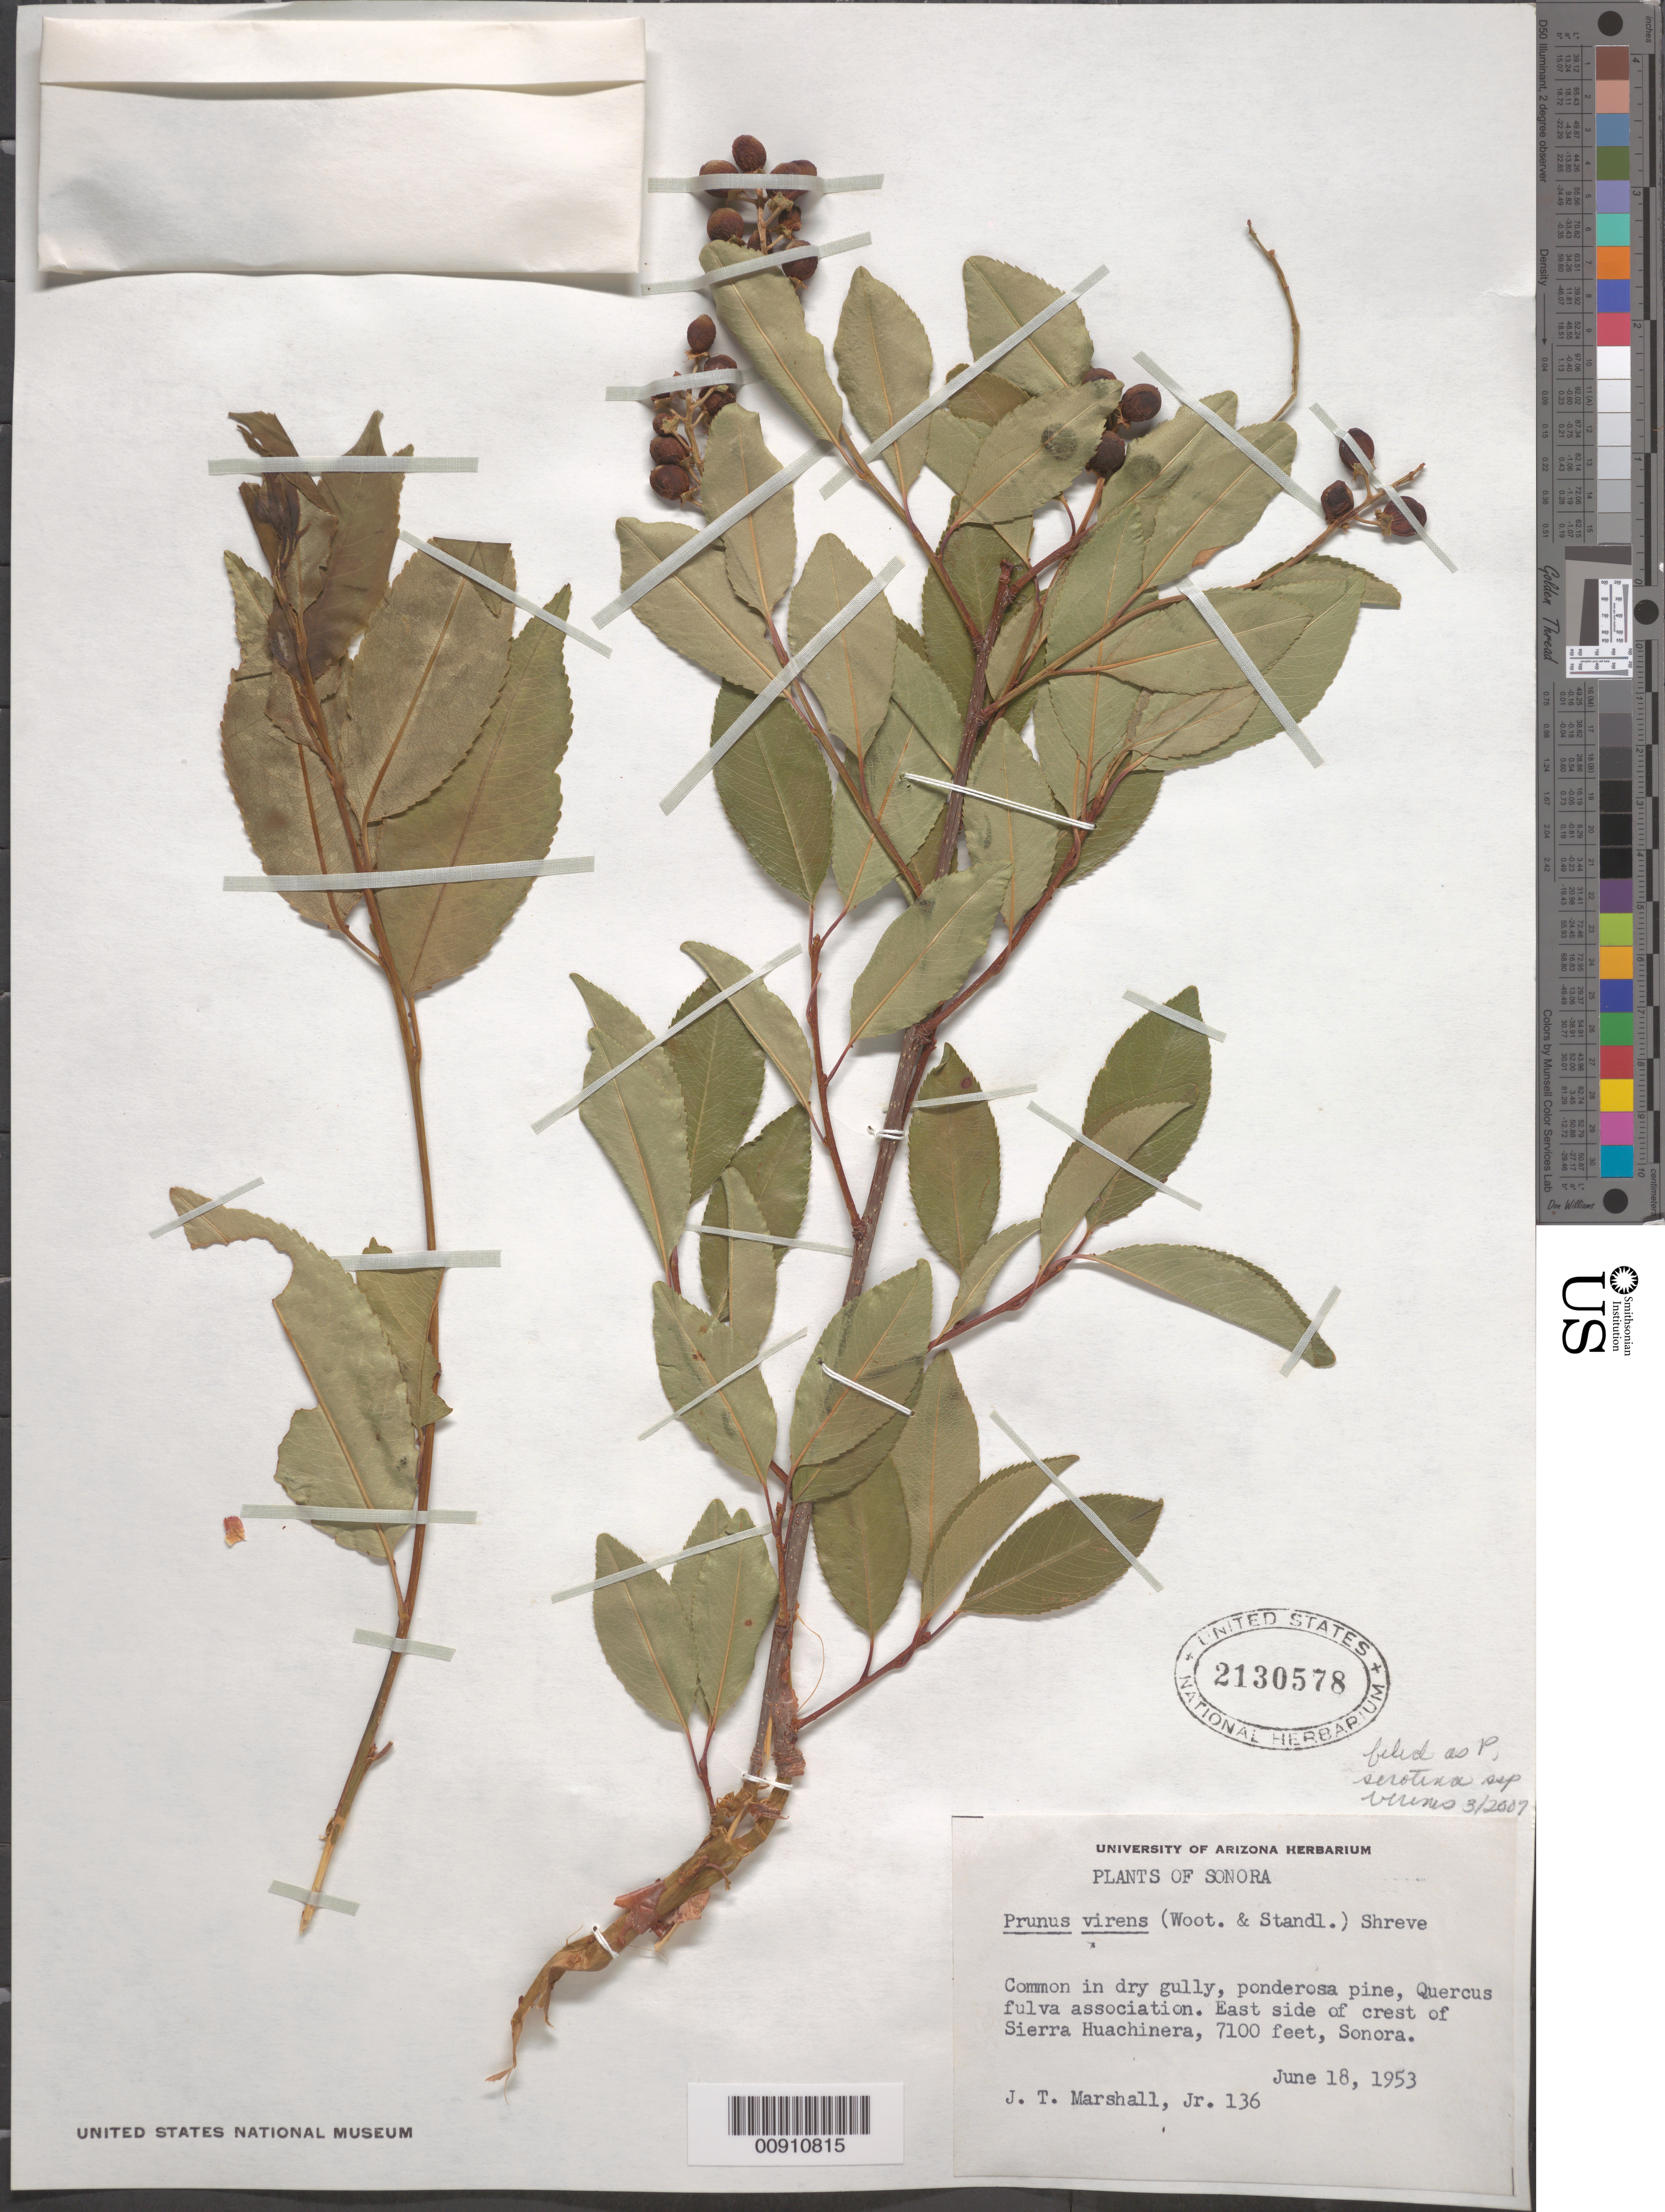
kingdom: Plantae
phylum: Tracheophyta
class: Magnoliopsida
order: Rosales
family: Rosaceae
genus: Prunus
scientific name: Prunus serotina var. rufula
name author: (Wooton & Standl.) McVaugh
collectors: Marshall Jr., J. T.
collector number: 136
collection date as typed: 18 Jun 1953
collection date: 1953-06-18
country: Mexico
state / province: Sonora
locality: East side of crest of Sierra Huachinera, Sonora.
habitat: Common in dry gully, ponderosa pine, Quercus, fulva association.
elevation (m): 2164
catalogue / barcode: US 2130578